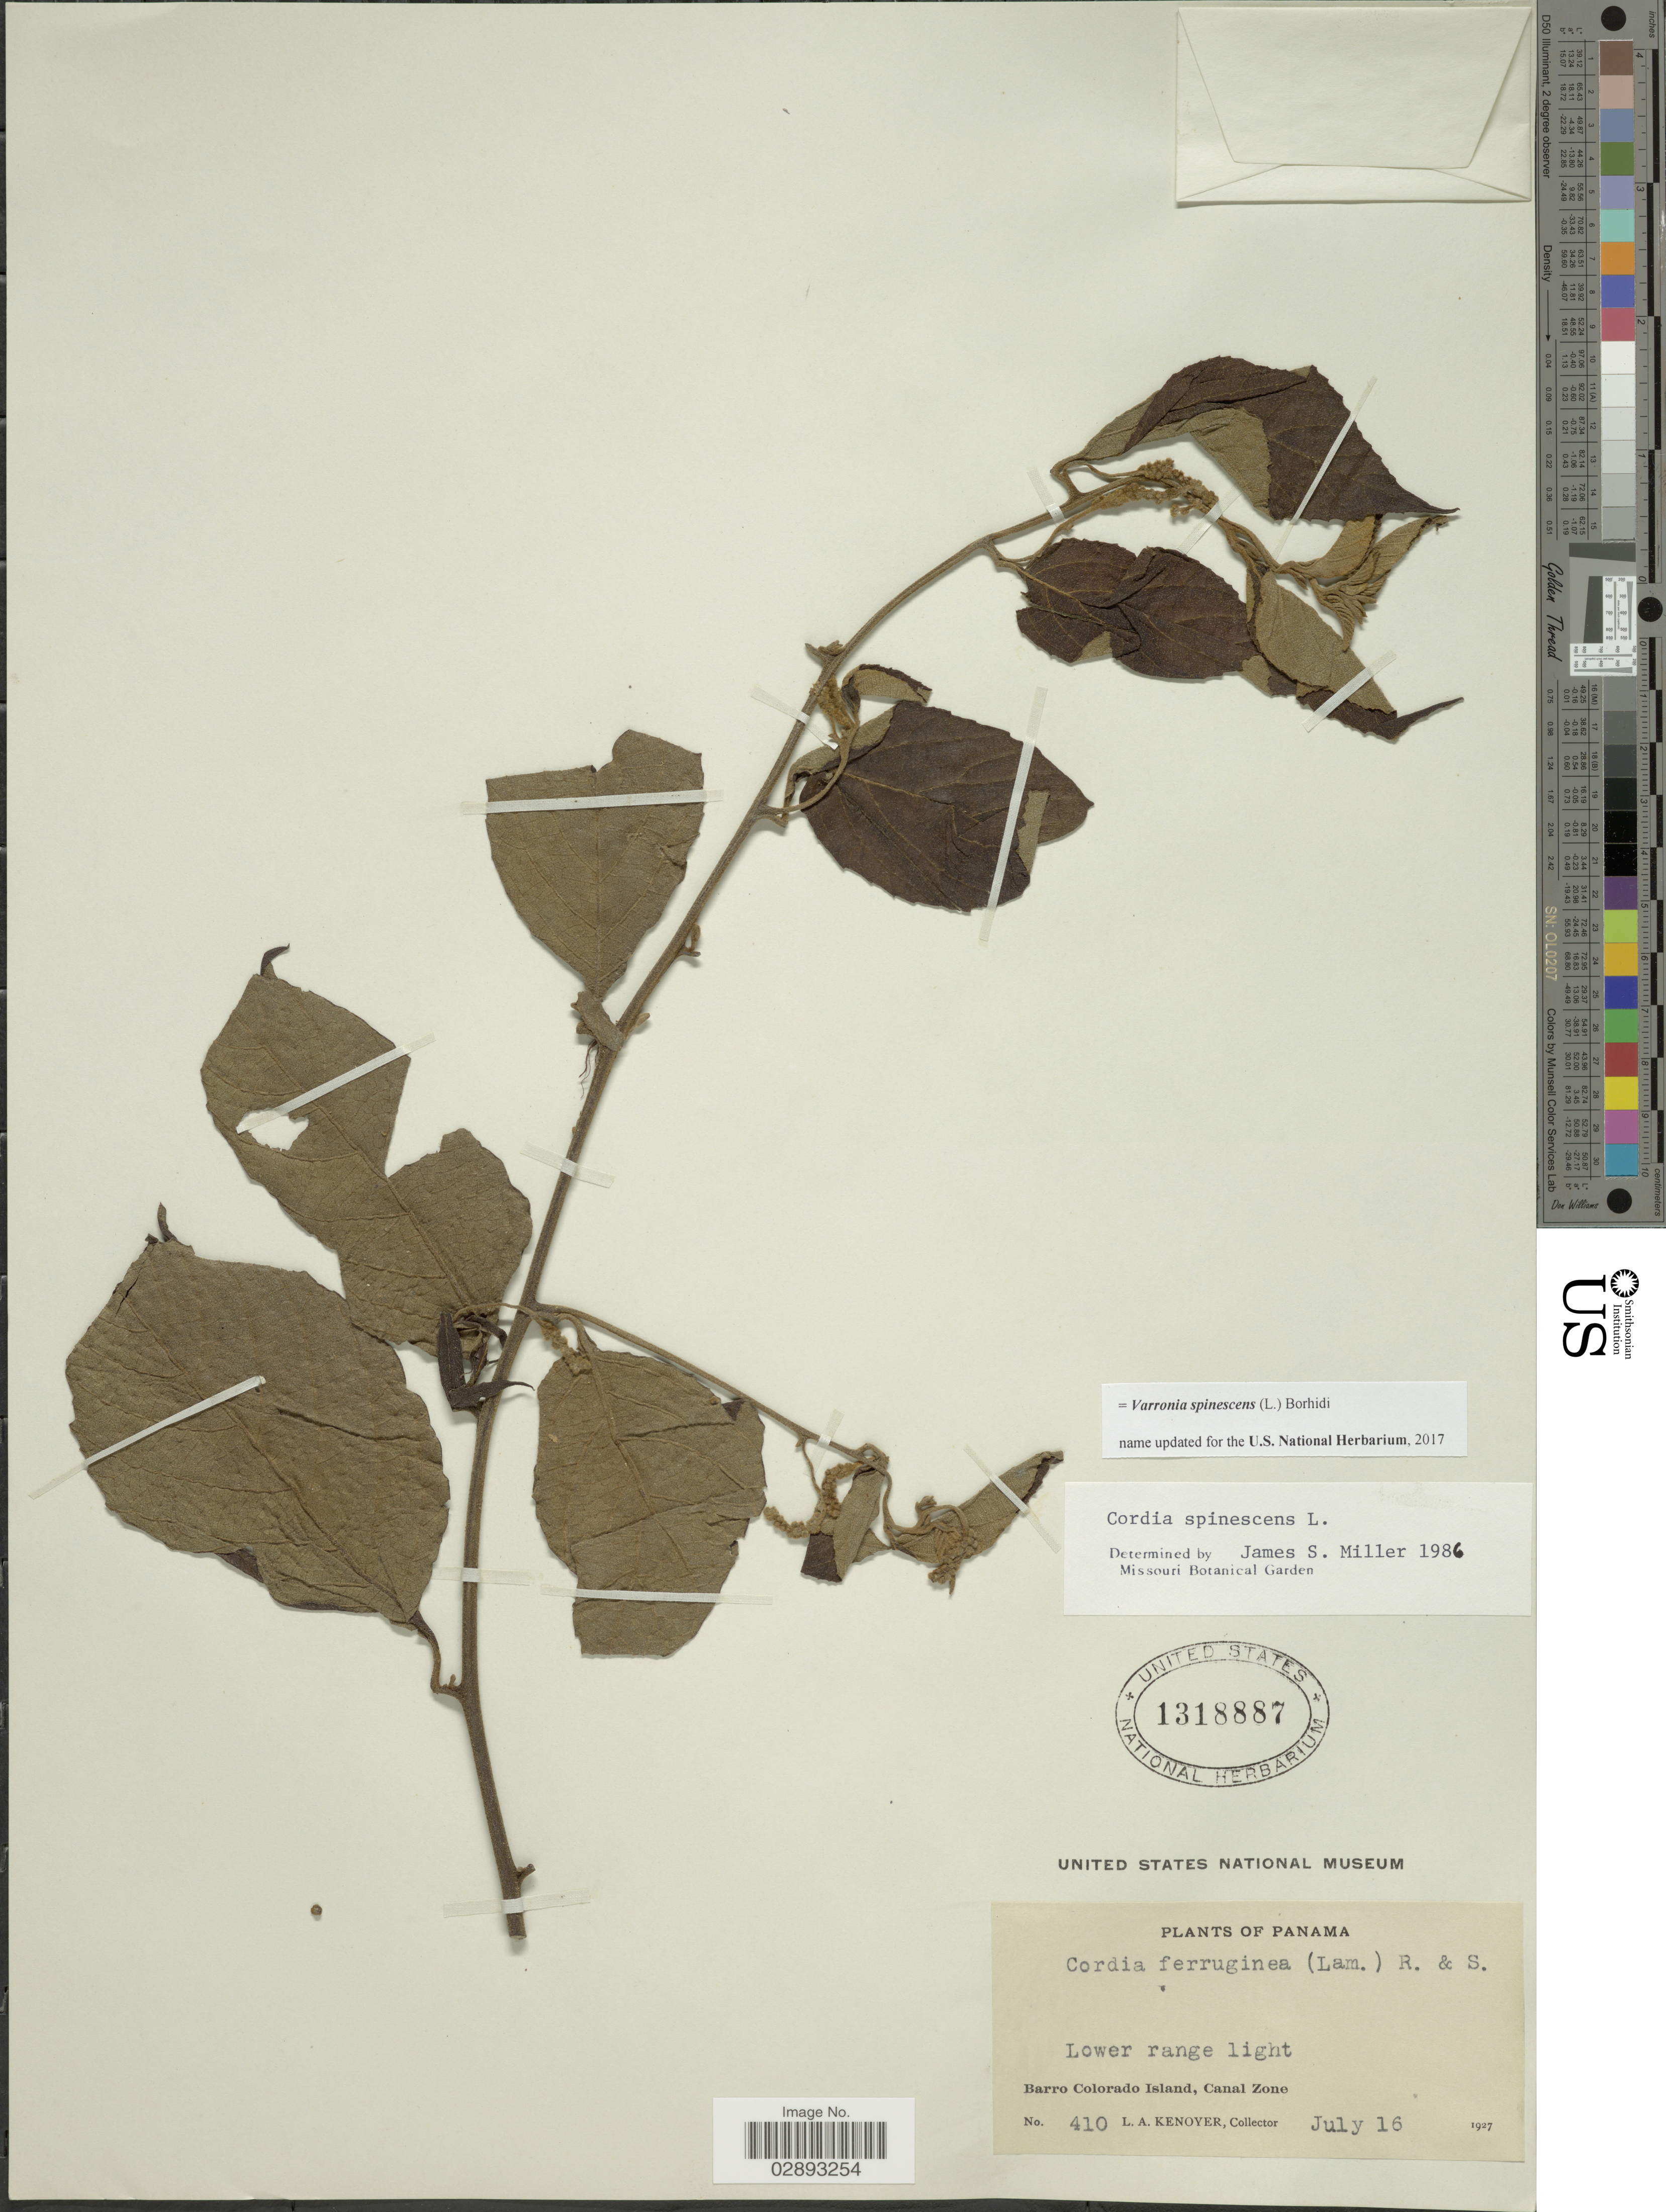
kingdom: Plantae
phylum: Tracheophyta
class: Magnoliopsida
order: Boraginales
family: Cordiaceae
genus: Varronia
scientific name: Varronia spinescens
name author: (L.) Borhidi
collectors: L. A. Kenoyer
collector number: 410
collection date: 1927-07-16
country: Panama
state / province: Panamá Oeste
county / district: Canal Zone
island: Barro Colorado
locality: Barro Colorado Island, Canal Zone.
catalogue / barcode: US 1318887